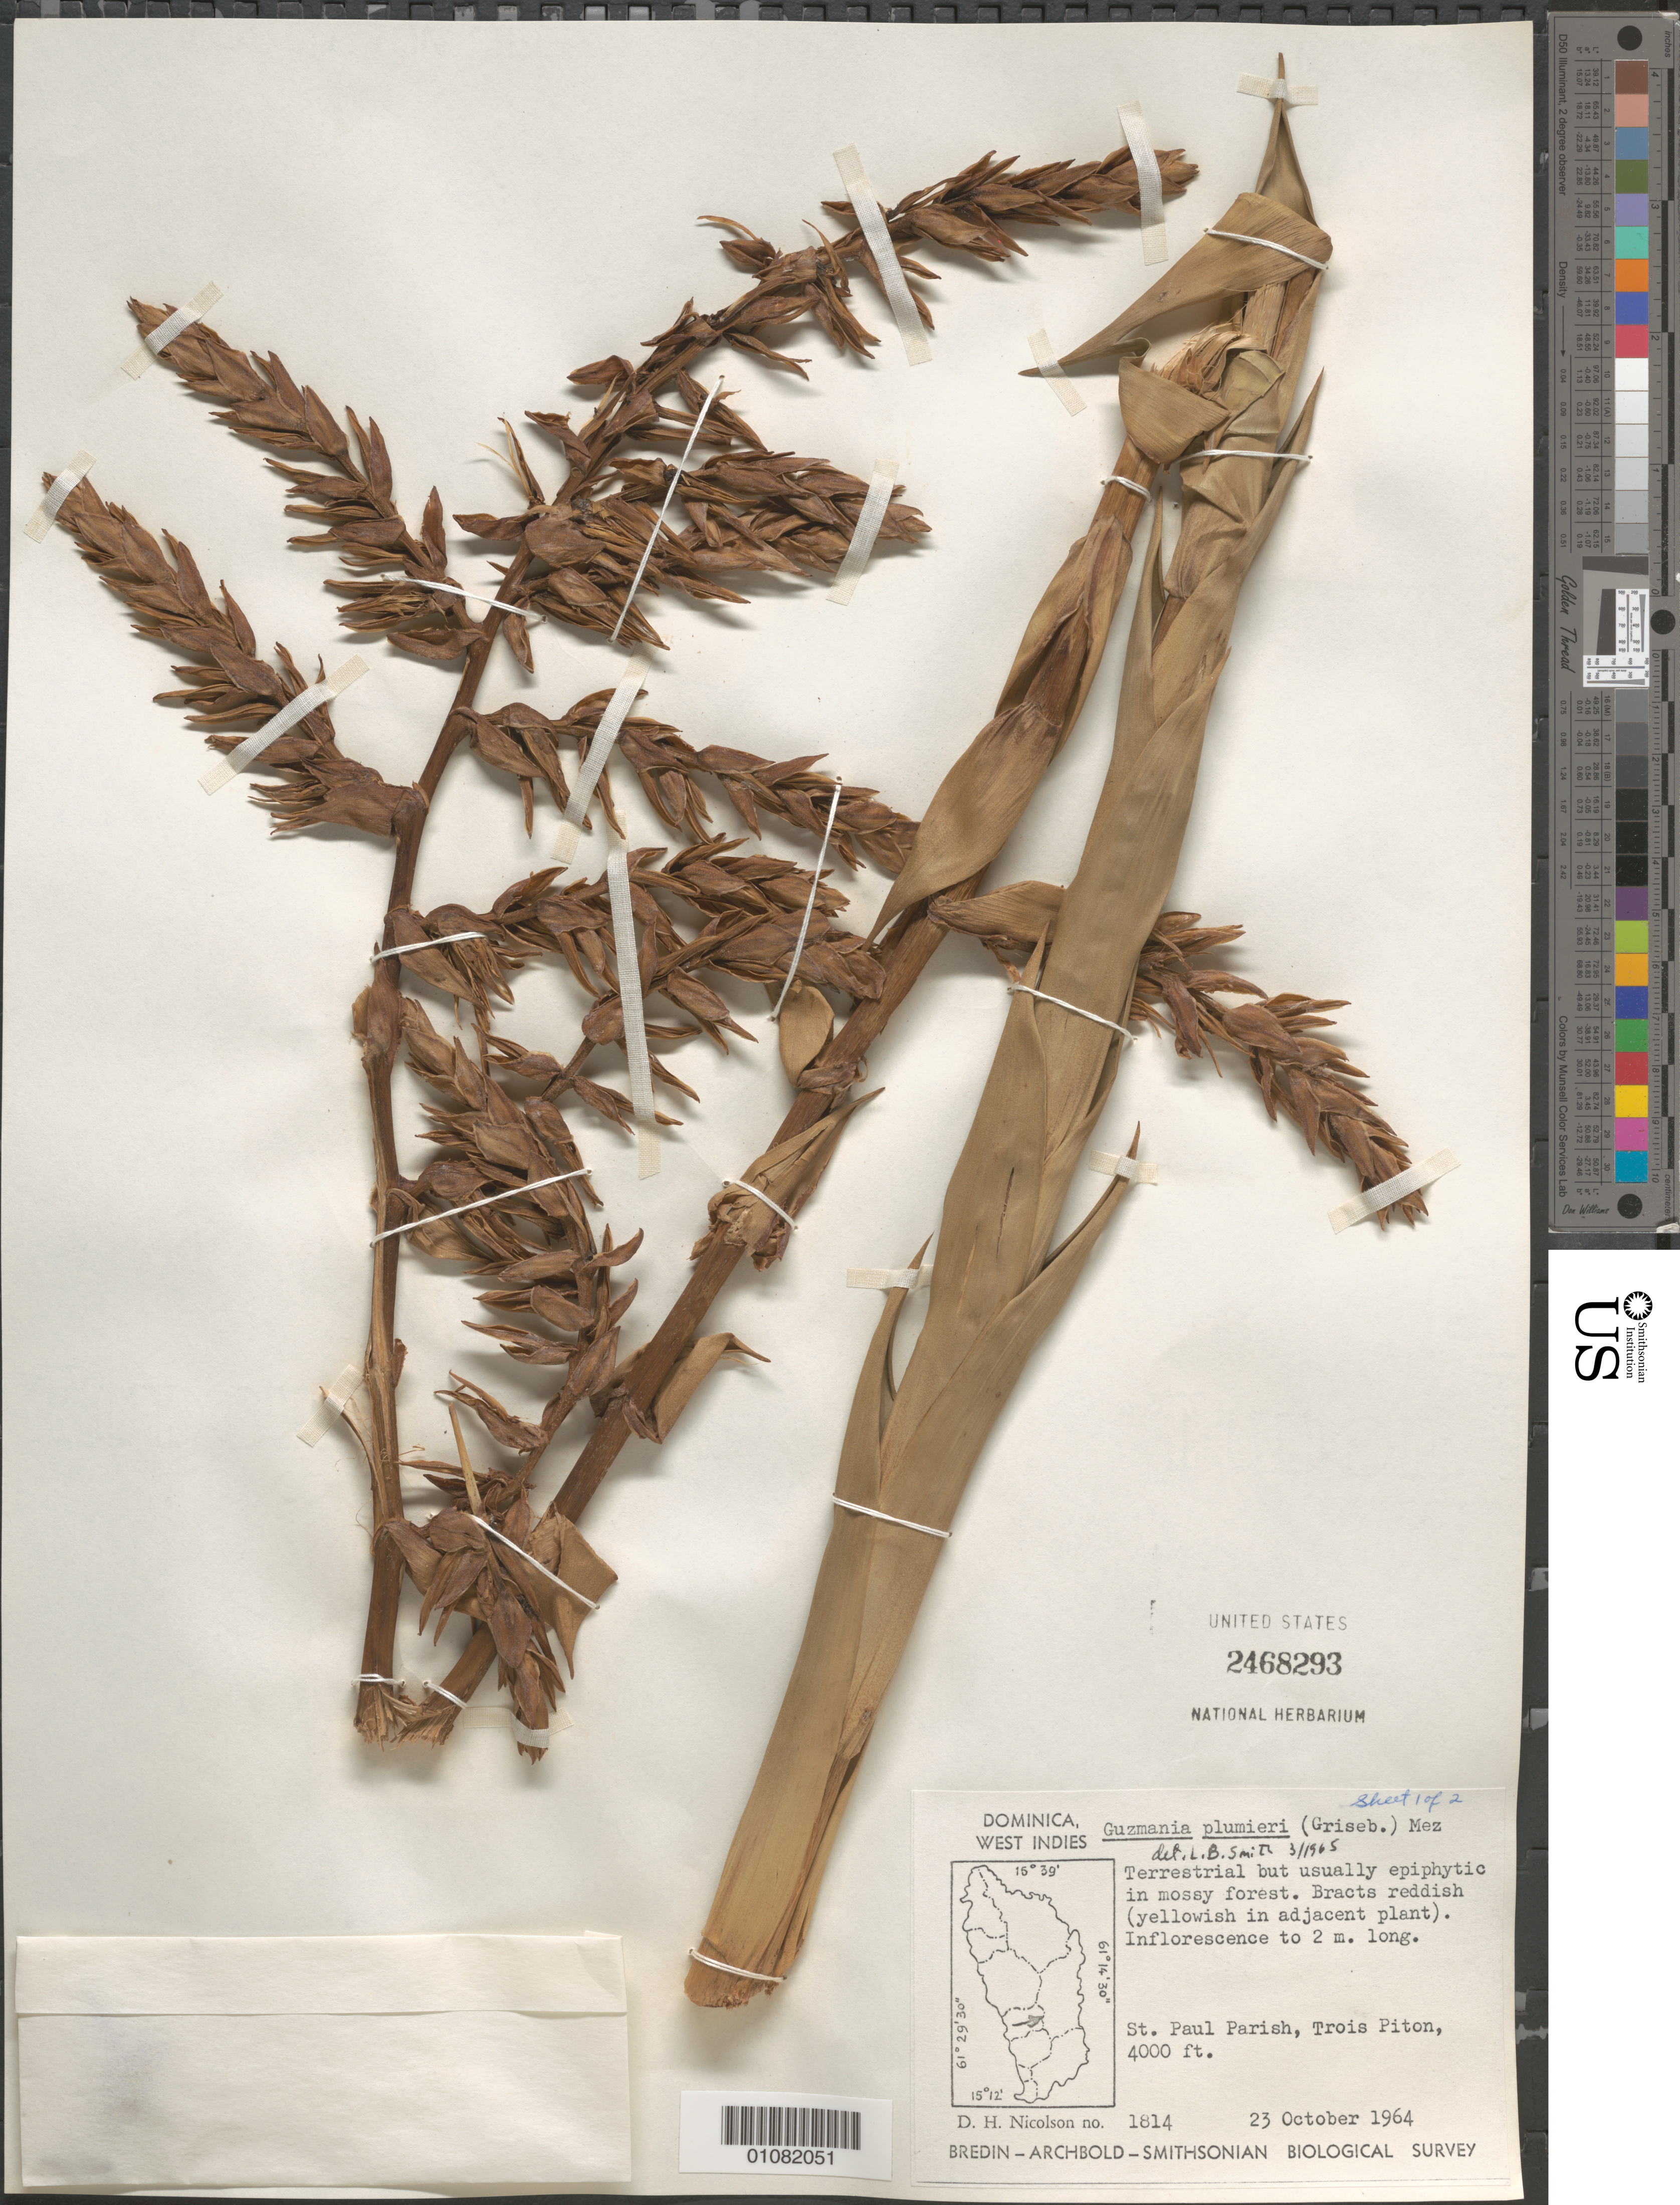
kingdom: Plantae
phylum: Tracheophyta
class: Liliopsida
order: Poales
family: Bromeliaceae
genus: Guzmania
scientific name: Guzmania plumieri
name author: (Griseb.) Mez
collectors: D. H. Nicolson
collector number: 1814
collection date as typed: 23 Oct 1964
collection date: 1964-10-23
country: Dominica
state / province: St. Paul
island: Dominica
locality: Trois Piton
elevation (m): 1219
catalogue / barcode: US 2468293